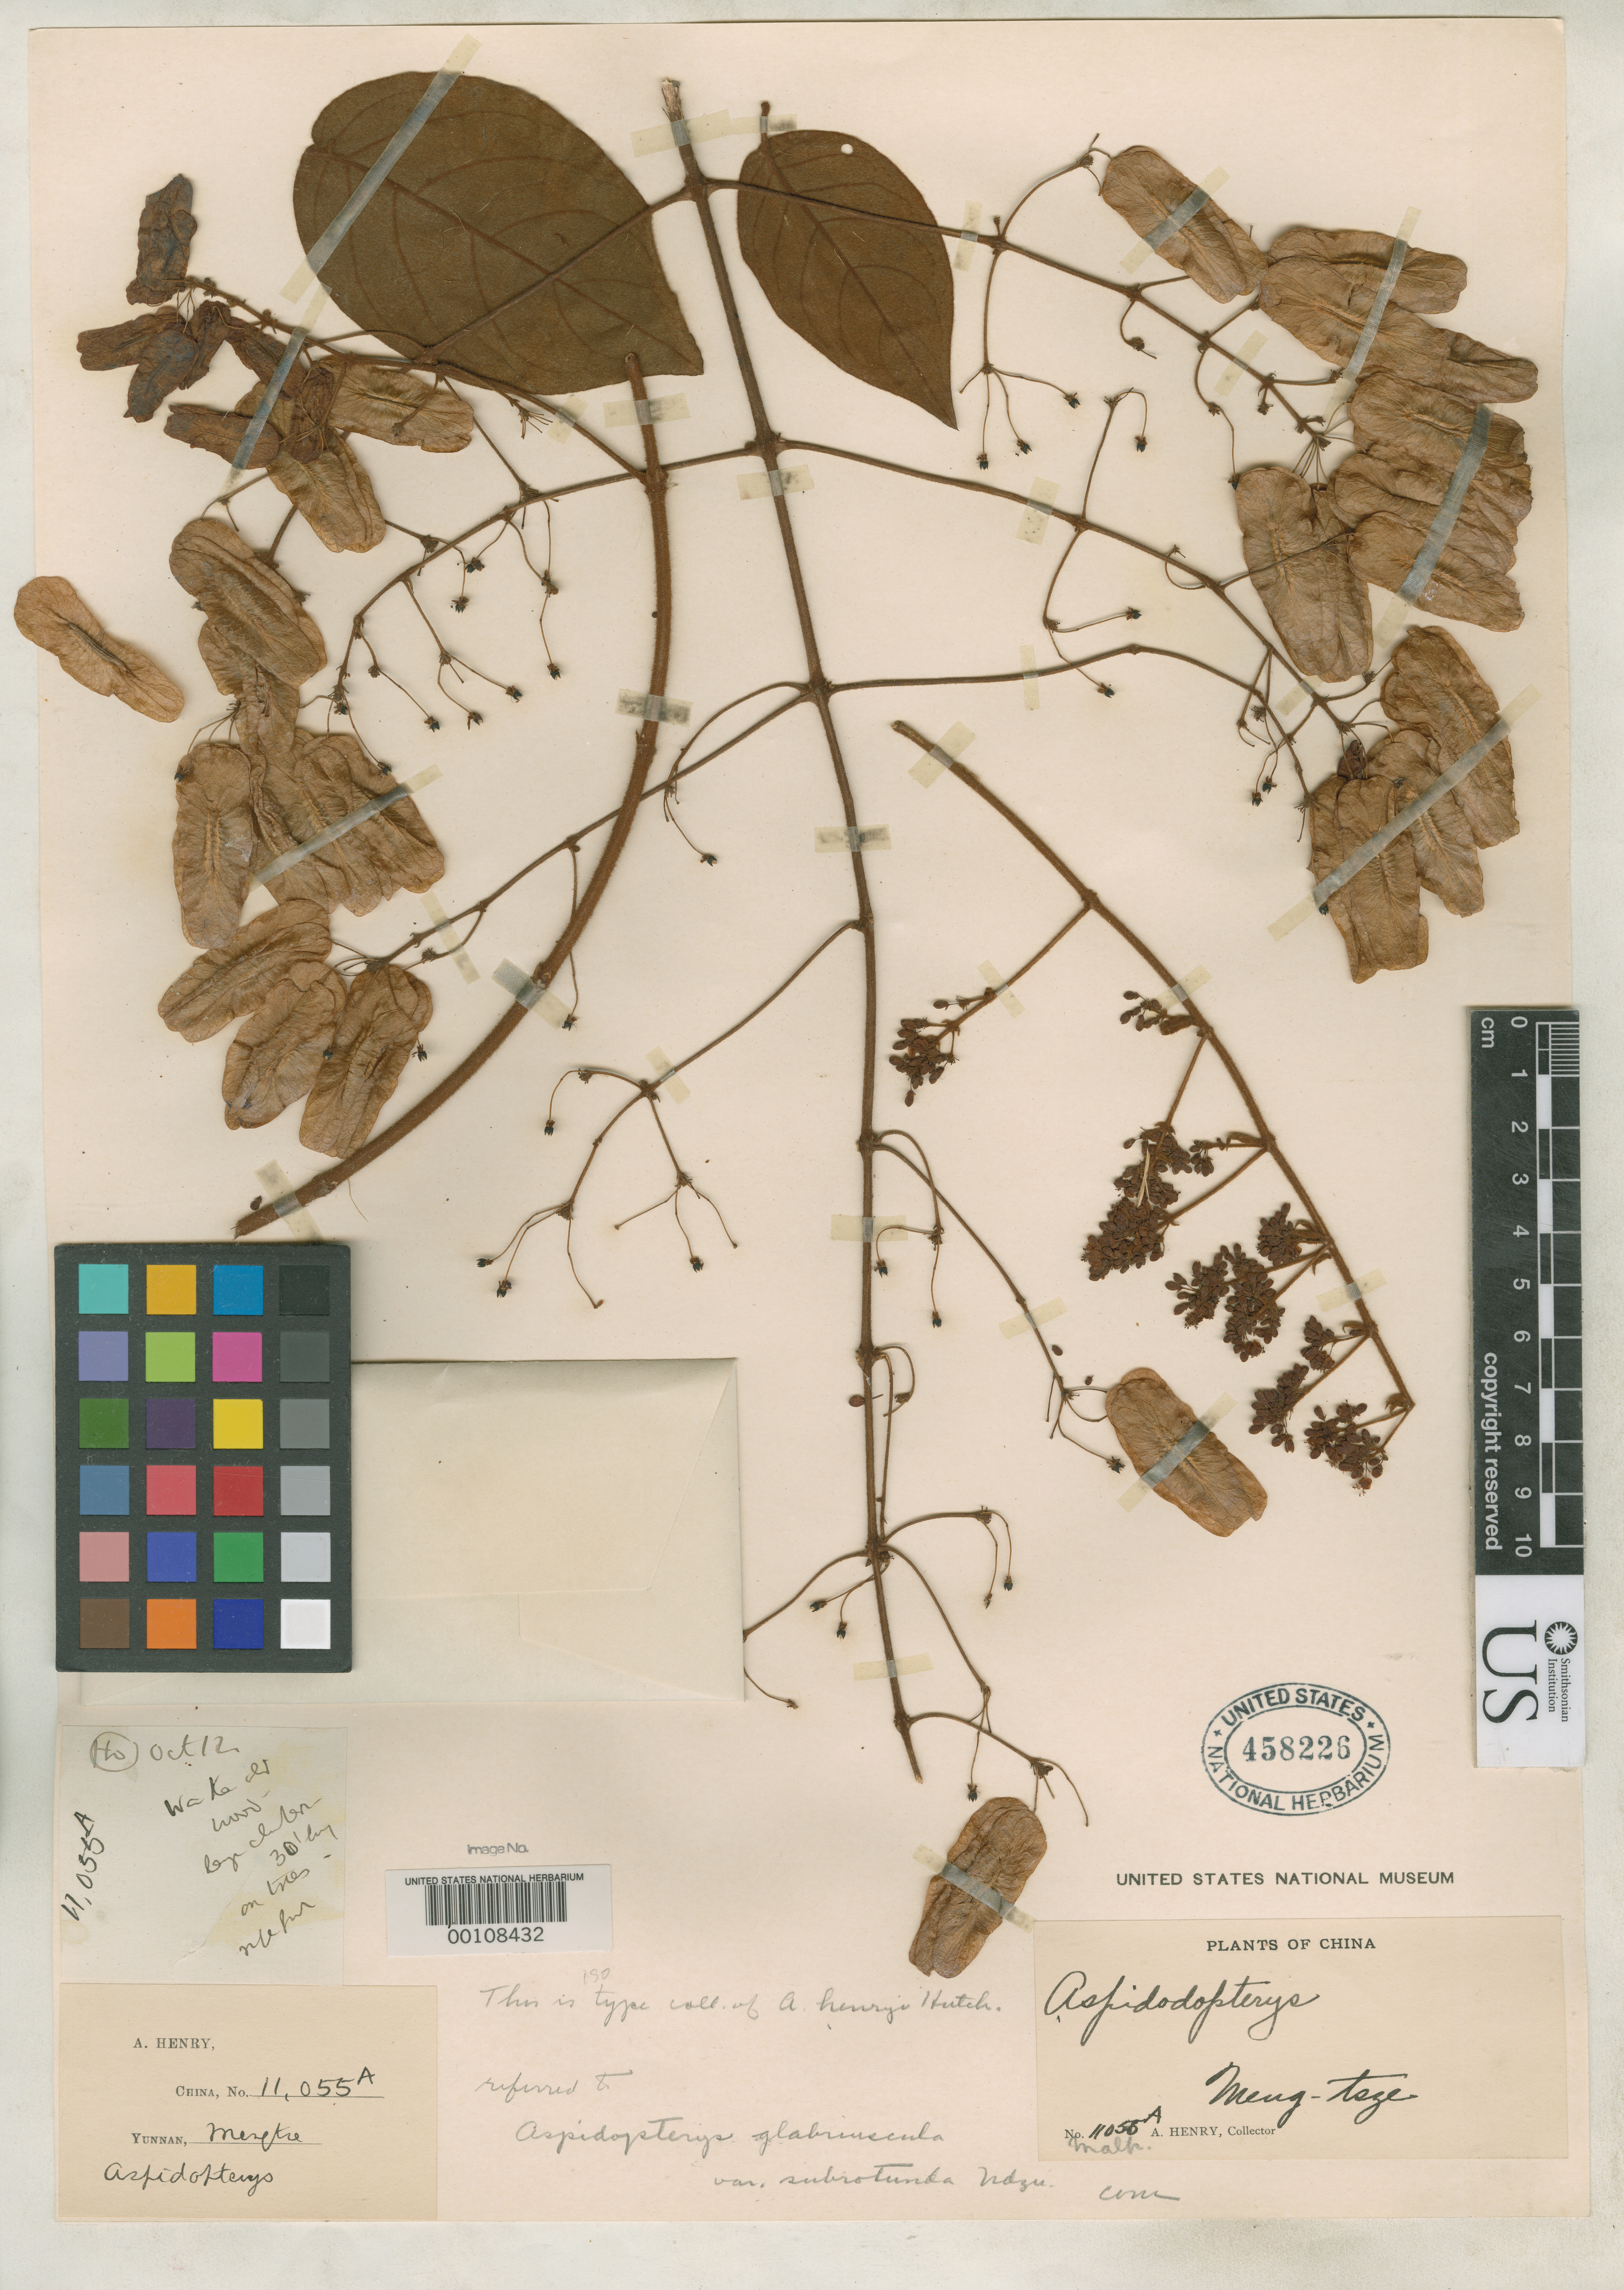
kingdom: Plantae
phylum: Tracheophyta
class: Magnoliopsida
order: Malpighiales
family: Malpighiaceae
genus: Aspidopterys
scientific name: Aspidopterys henryi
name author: Hutch.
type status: Isotype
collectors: A. Henry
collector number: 11055 A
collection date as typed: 12 Oct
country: China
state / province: Yunnan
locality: Mengtze.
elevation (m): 1650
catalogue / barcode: US 458226